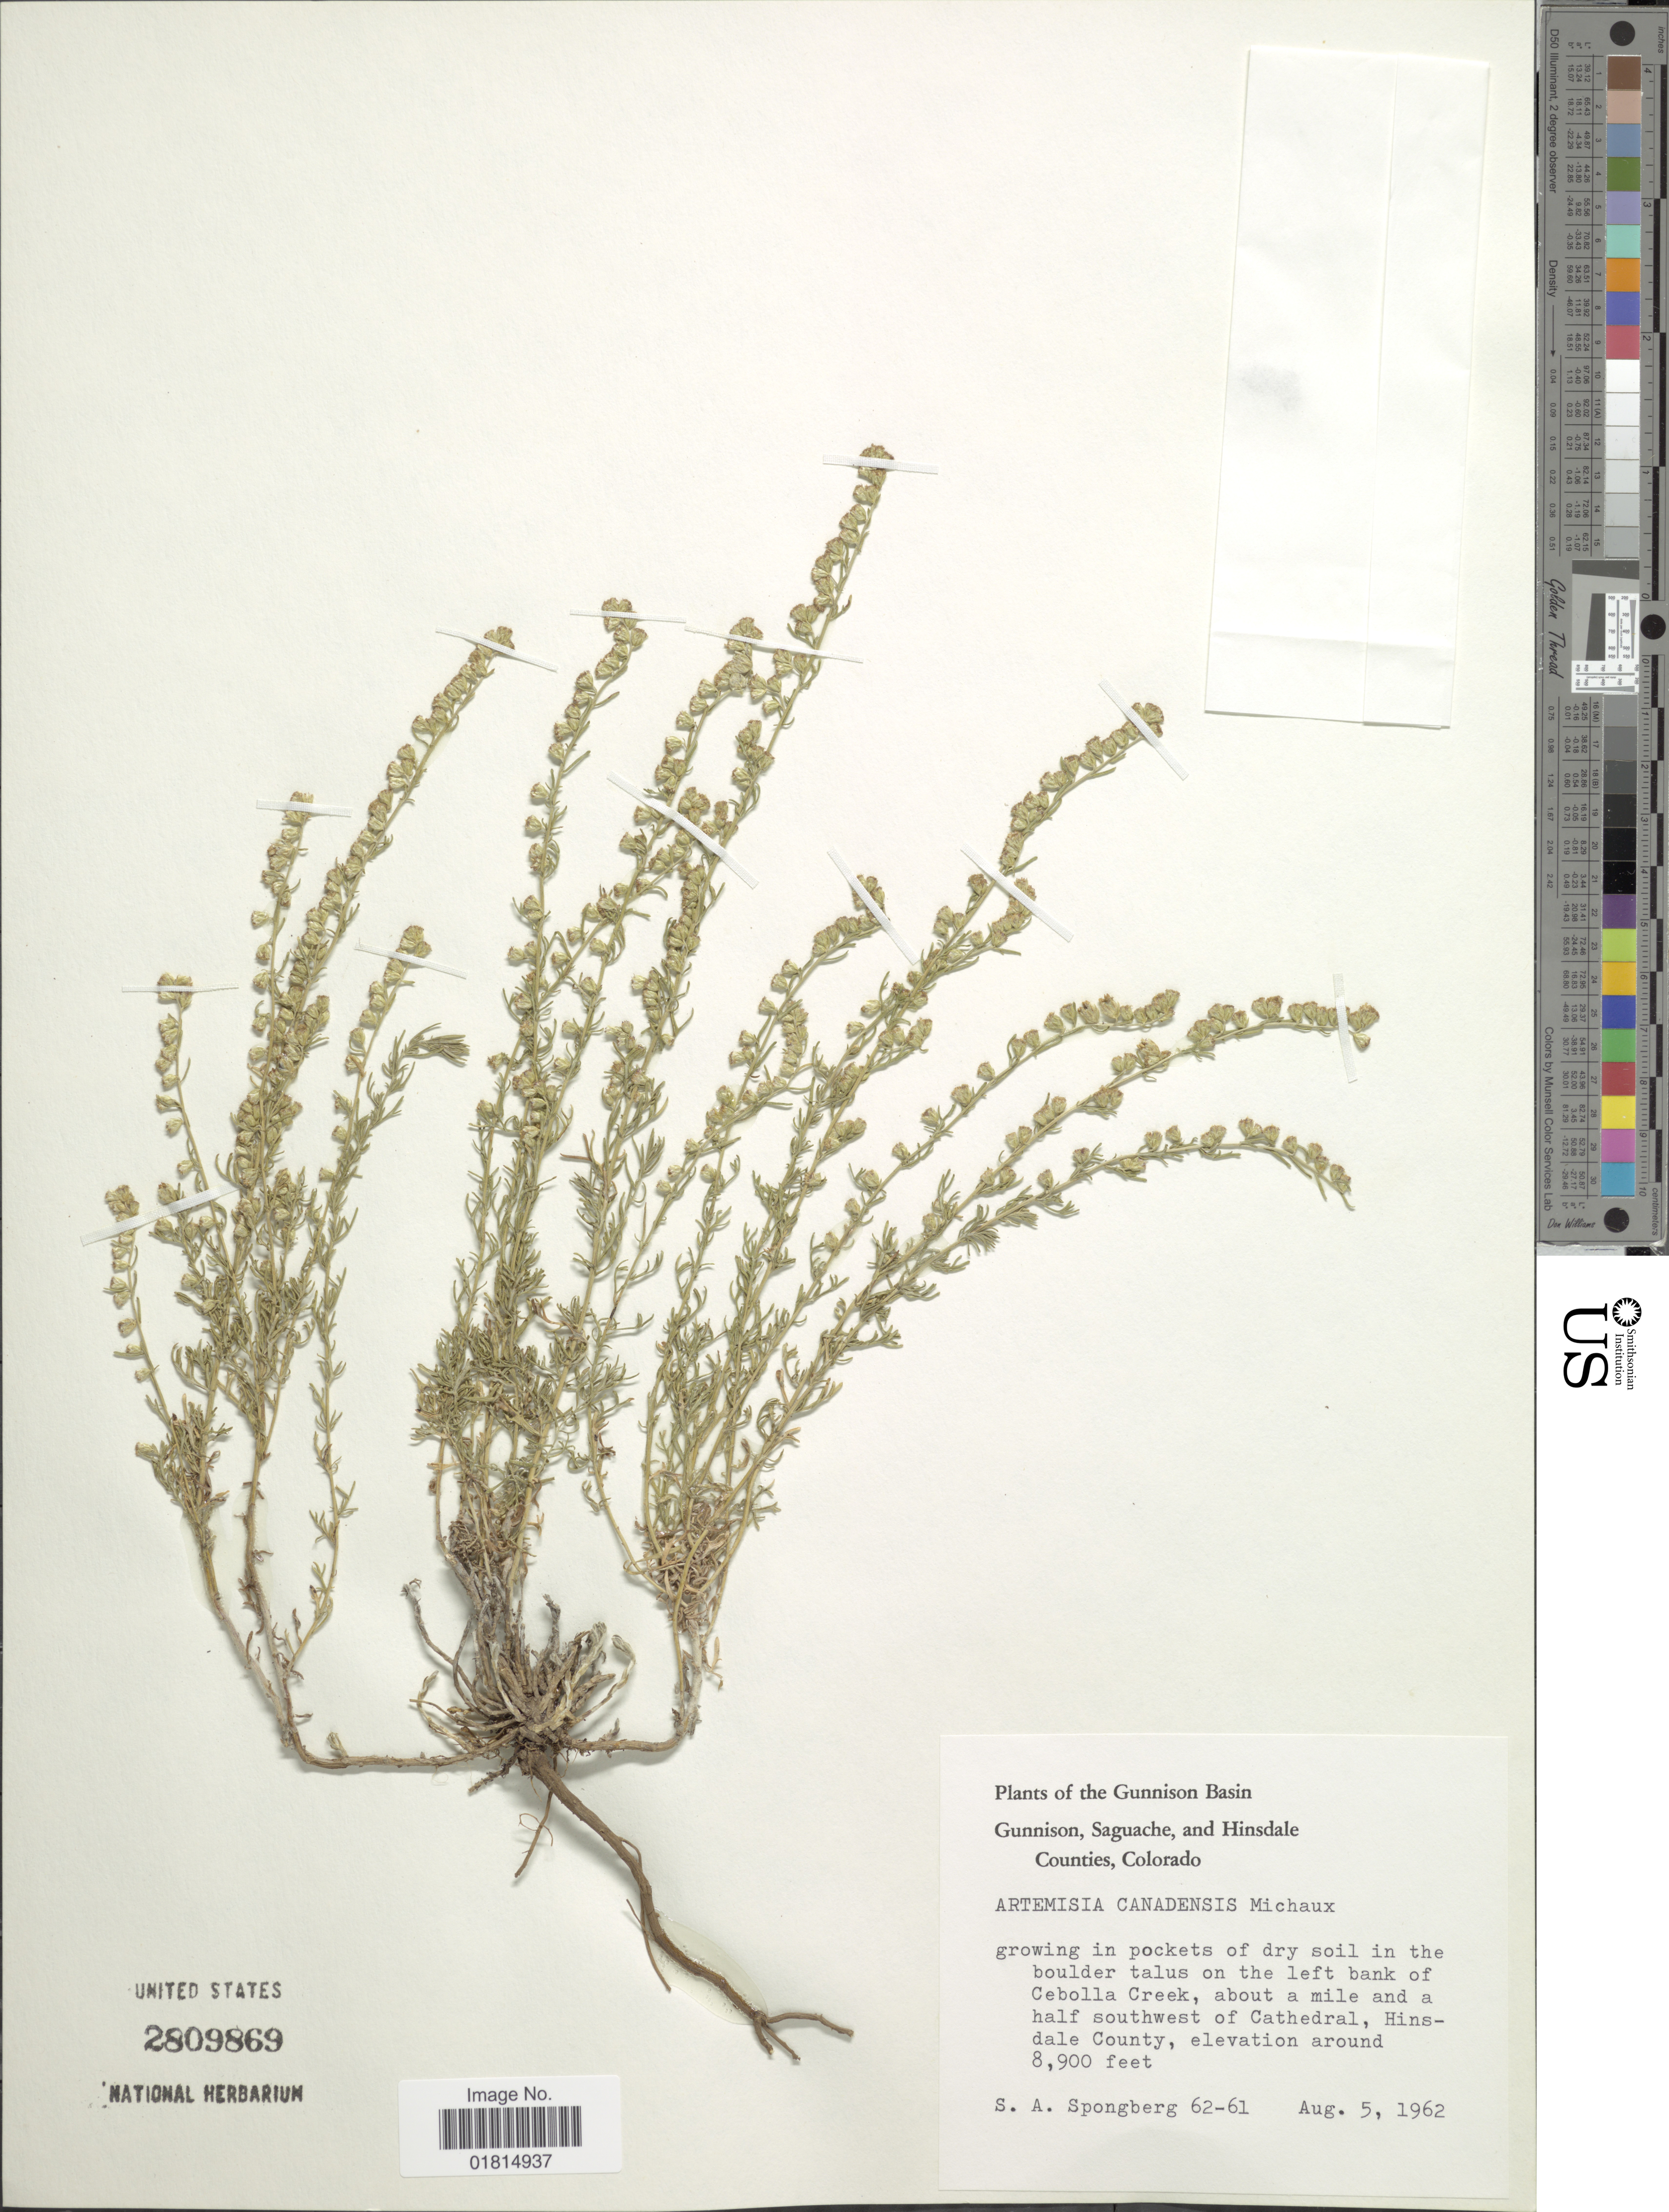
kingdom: Plantae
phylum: Tracheophyta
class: Magnoliopsida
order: Asterales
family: Asteraceae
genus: Artemisia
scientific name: Artemisia canadensis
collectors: S. A.Spongberg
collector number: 62-61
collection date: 1962-08-05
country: United States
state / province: Colorado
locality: Gunnison Basin. Gunnison, Saguache, and Hinsdale Counties, Colorado. Growing in pockets of dry soil in the boulder talus on the left bank of Cebolla Creek, about a mile and a half southwest of Cathedral, Hinsdale County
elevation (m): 2713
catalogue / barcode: US 2809869